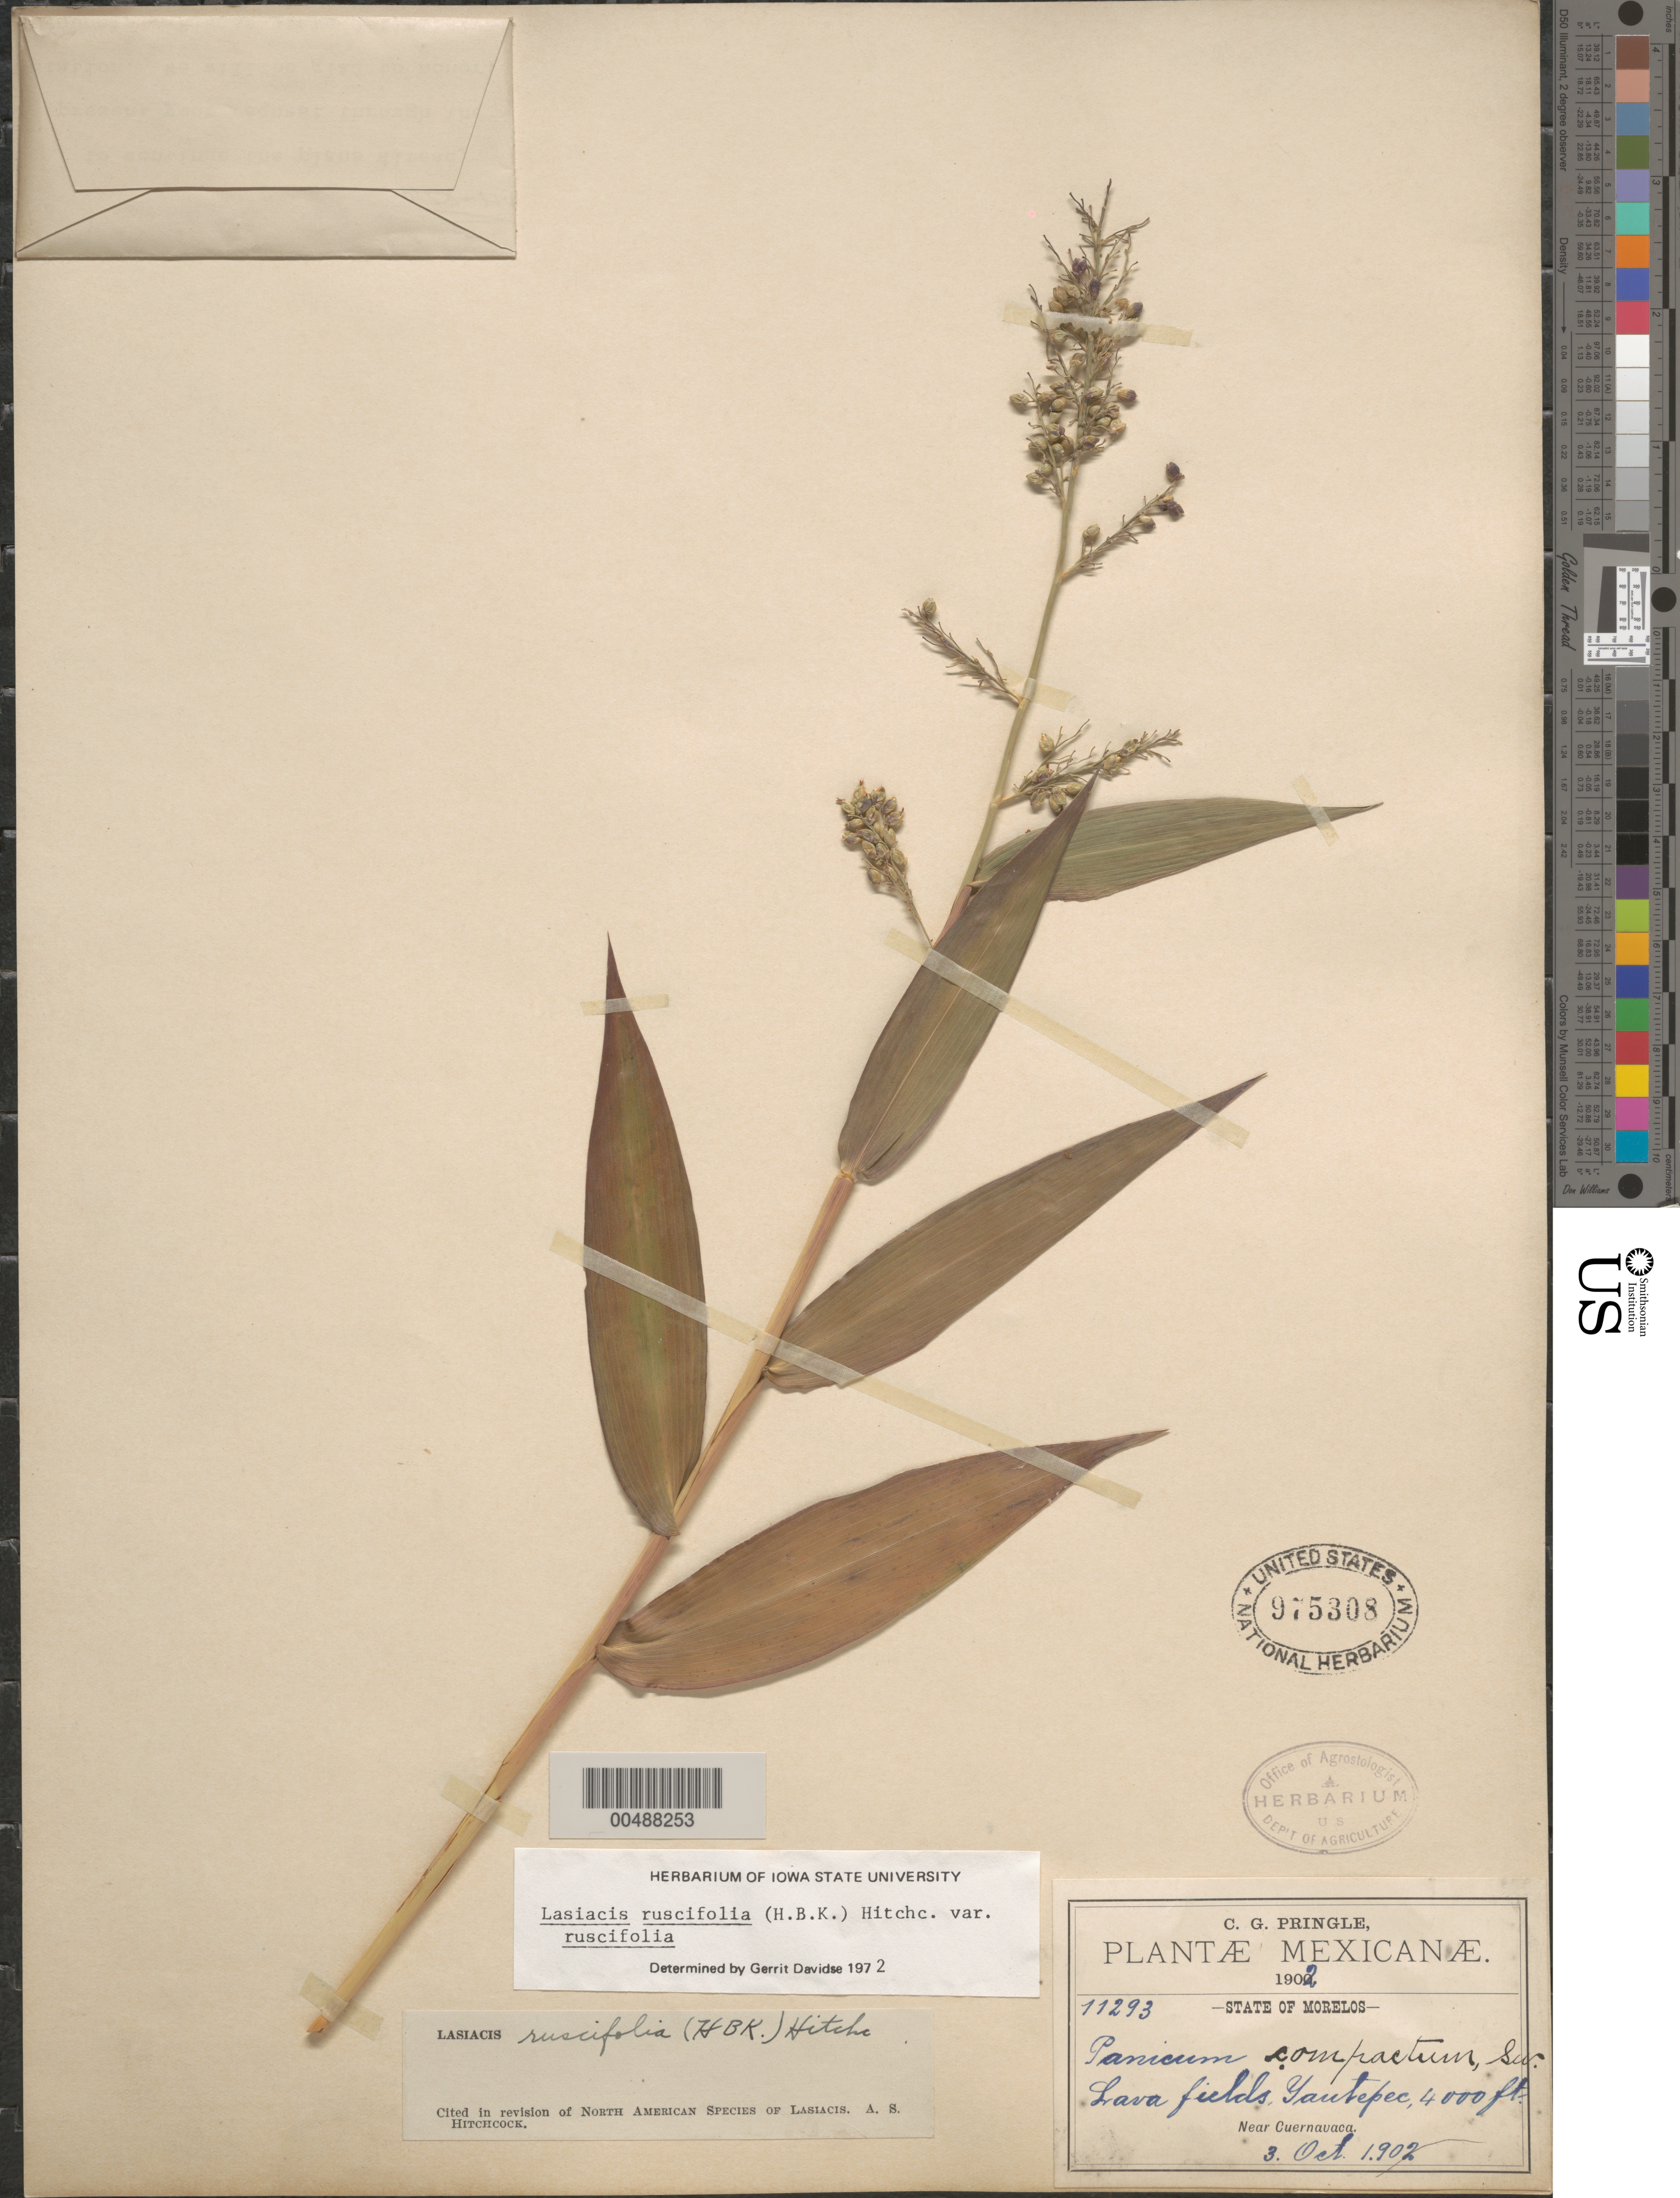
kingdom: Plantae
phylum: Tracheophyta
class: Liliopsida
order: Poales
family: Poaceae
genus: Lasiacis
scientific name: Lasiacis ruscifolia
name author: (Kunth) Hitchc.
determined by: Davidse, Gerrit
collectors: C. G. Pringle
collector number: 11293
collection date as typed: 3 Oct 1902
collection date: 1902-10-03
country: Mexico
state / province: Morelos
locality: Near Cuernavaca, Yautepec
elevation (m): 1219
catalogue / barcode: US 975308